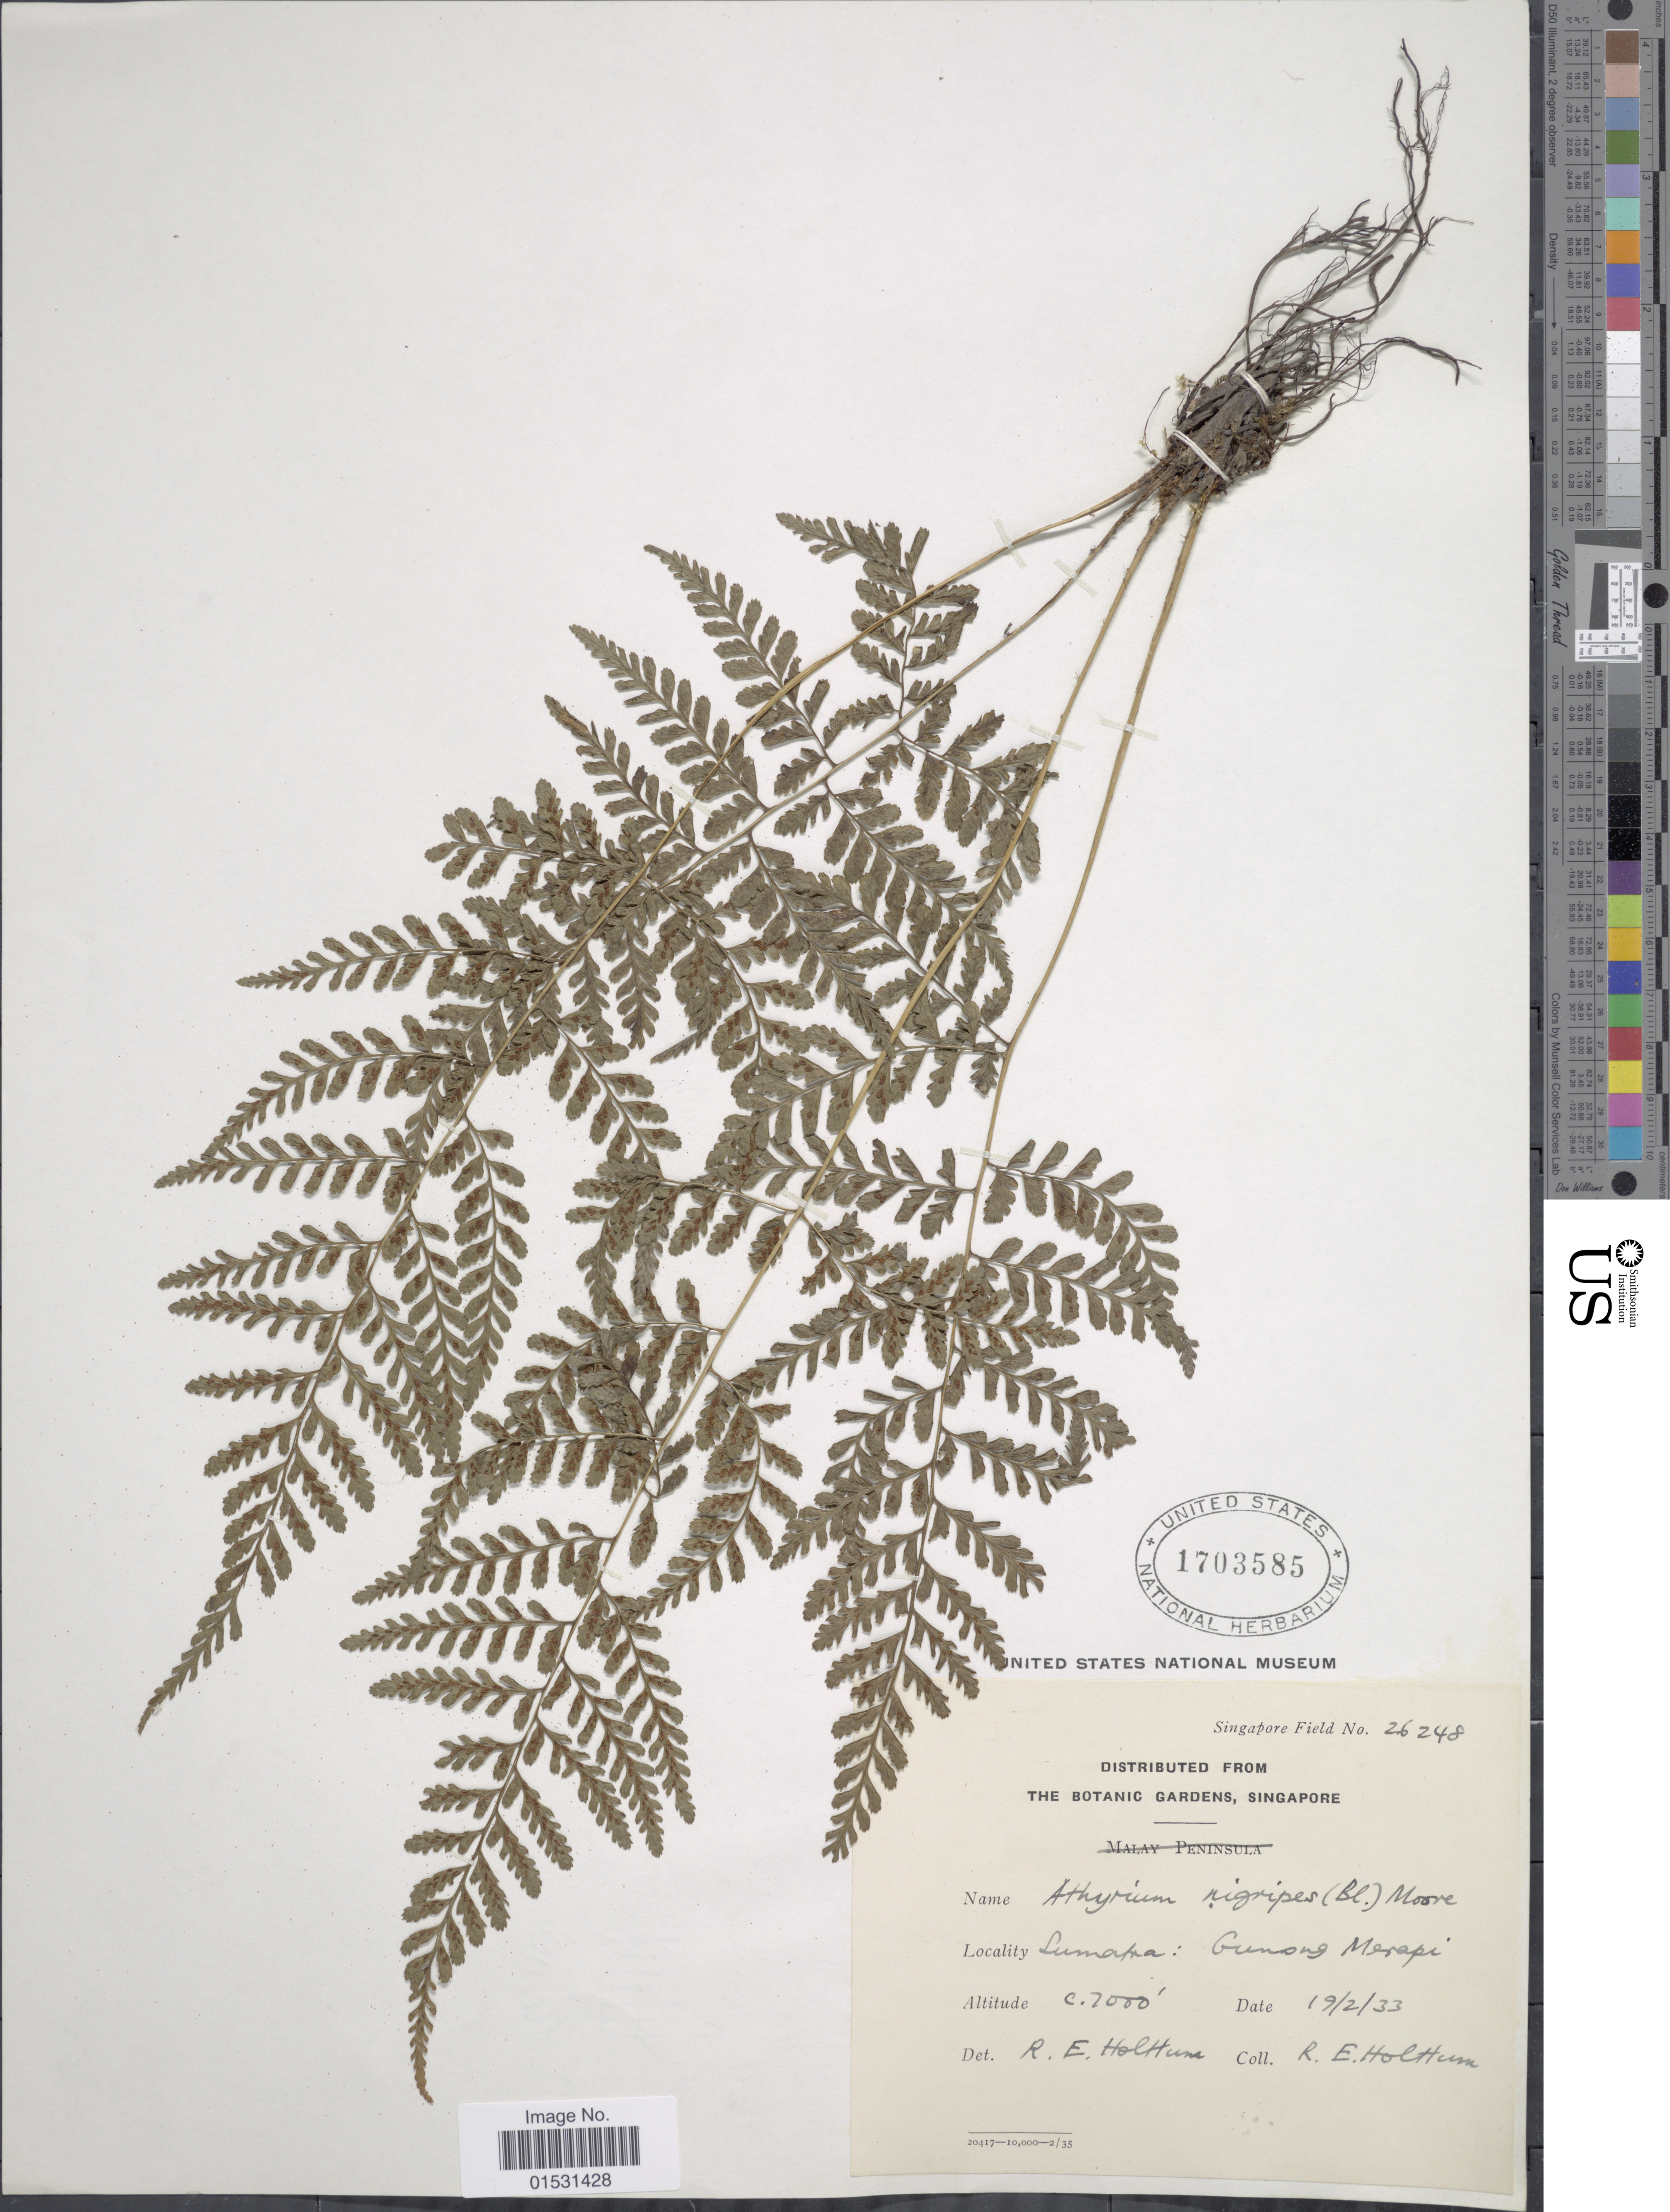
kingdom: Plantae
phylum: Tracheophyta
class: Polypodiopsida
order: Polypodiales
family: Athyriaceae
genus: Athyrium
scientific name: Athyrium nigripes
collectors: R. E. Holttum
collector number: Singapore Field 26248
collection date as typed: Transcribed d/m/y: 19/2/33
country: Indonesia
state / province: Sumatra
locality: Gunong Merapi.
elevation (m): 2134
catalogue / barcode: US 1703585